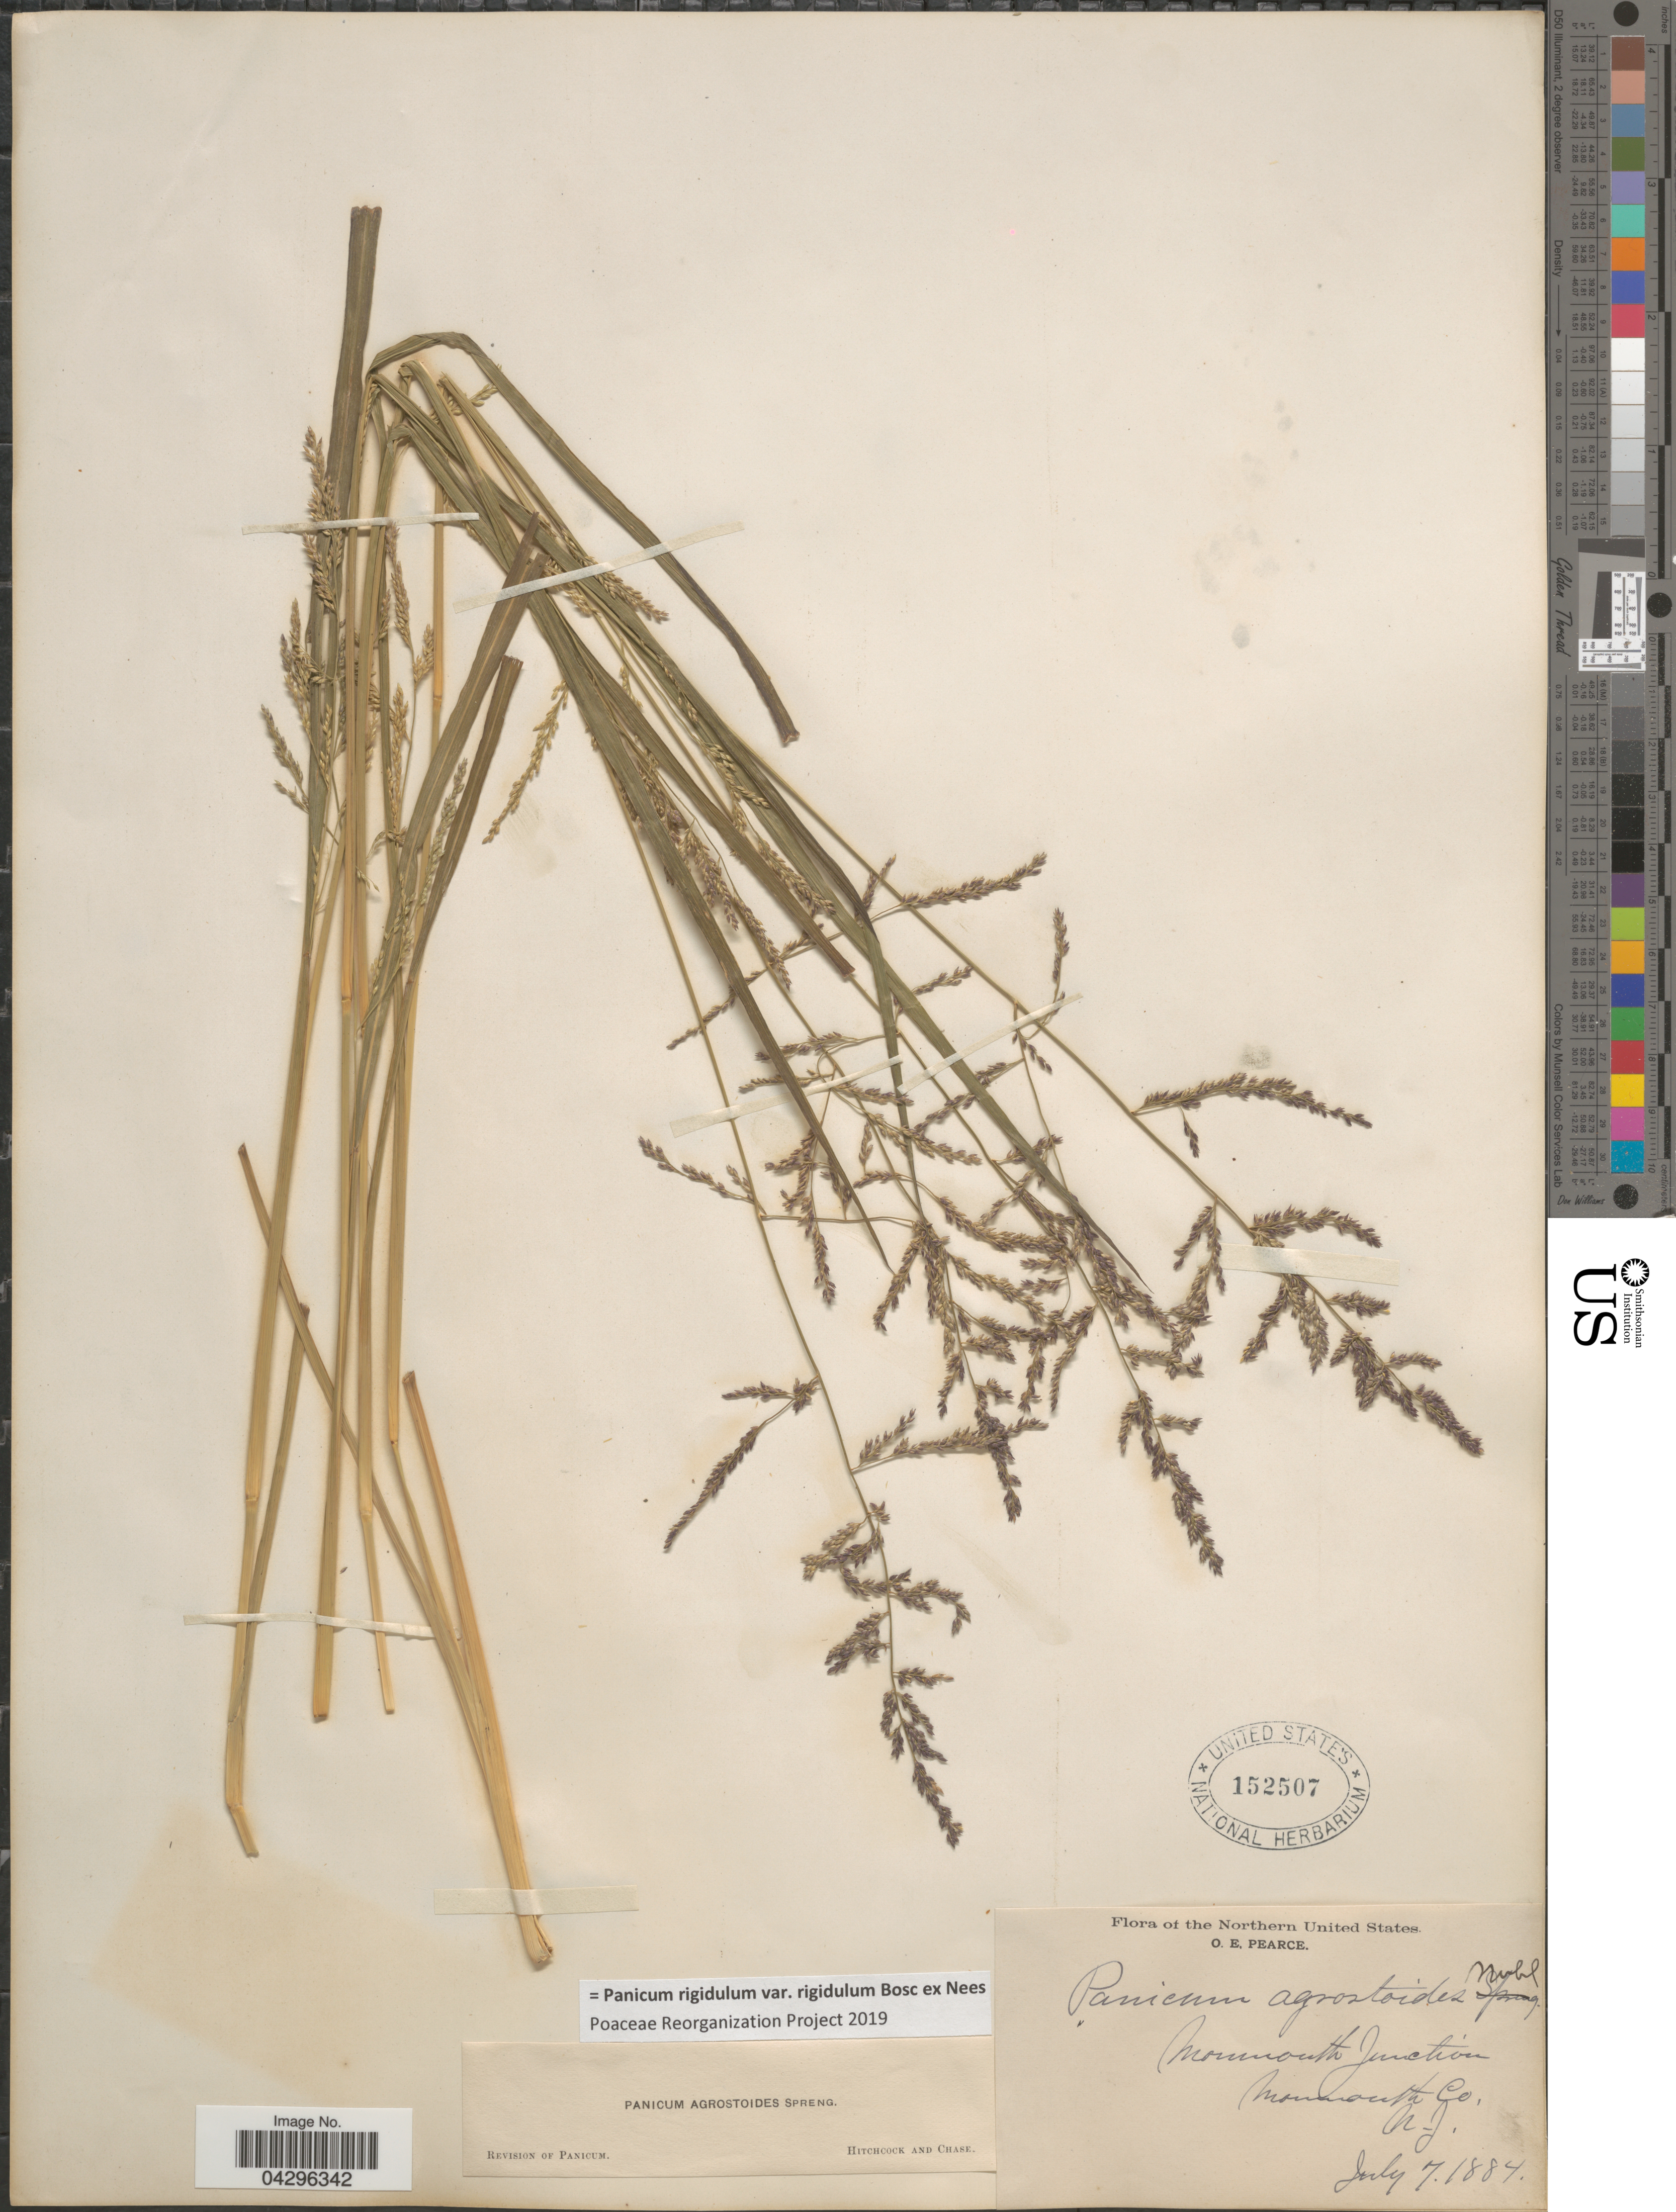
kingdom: Plantae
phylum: Tracheophyta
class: Liliopsida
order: Poales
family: Poaceae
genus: Panicum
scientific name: Panicum rigidulum var. rigidulum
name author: Bosc ex Nees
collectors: O. E. Pearce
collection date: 1884-07-07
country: United States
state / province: New Jersey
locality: The Northern United States. Monmouth Junction. Monmouth Co.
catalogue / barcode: US 152507